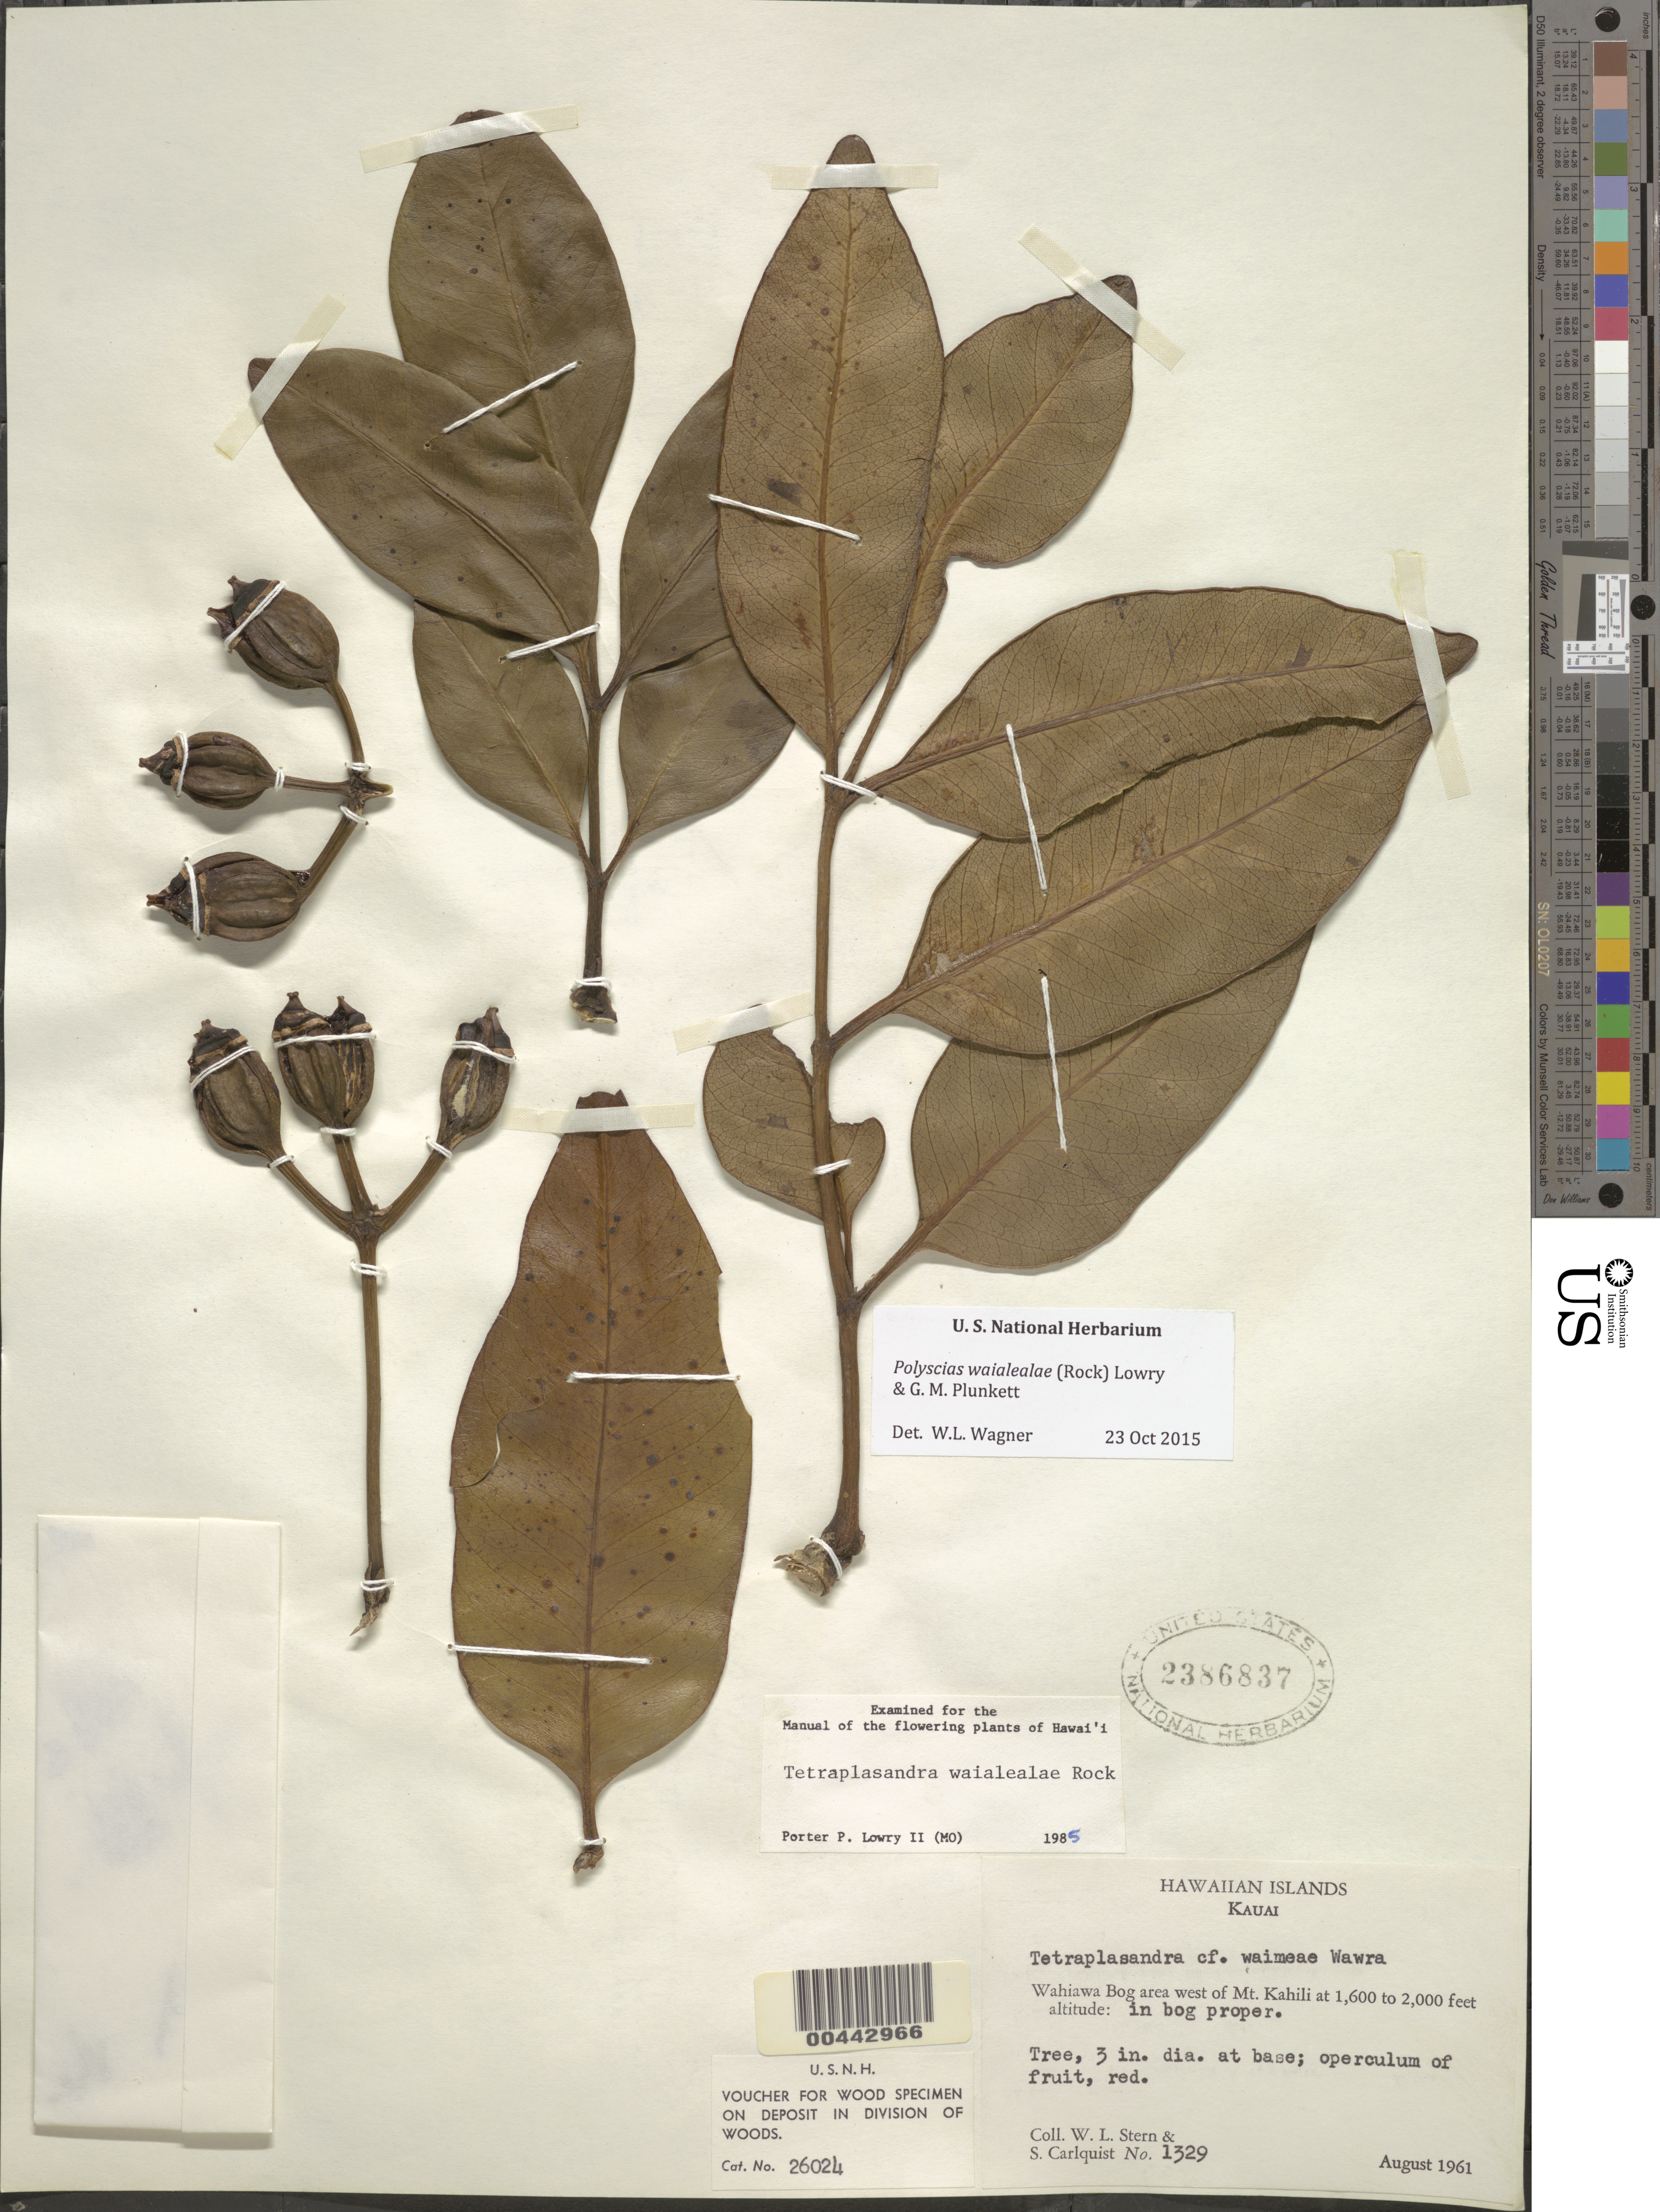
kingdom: Plantae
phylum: Tracheophyta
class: Magnoliopsida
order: Apiales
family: Araliaceae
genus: Polyscias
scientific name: Polyscias waialealae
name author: (Rock) Lowry & G. M. Plunkett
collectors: W. L. Stern & S. Carlquist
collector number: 1329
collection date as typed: Aug 1961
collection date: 1961-08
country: United States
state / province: Hawaii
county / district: Kauai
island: Kaua'i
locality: Wahiawa Bog area west of Mt. Kahili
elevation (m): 488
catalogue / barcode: US 2386837